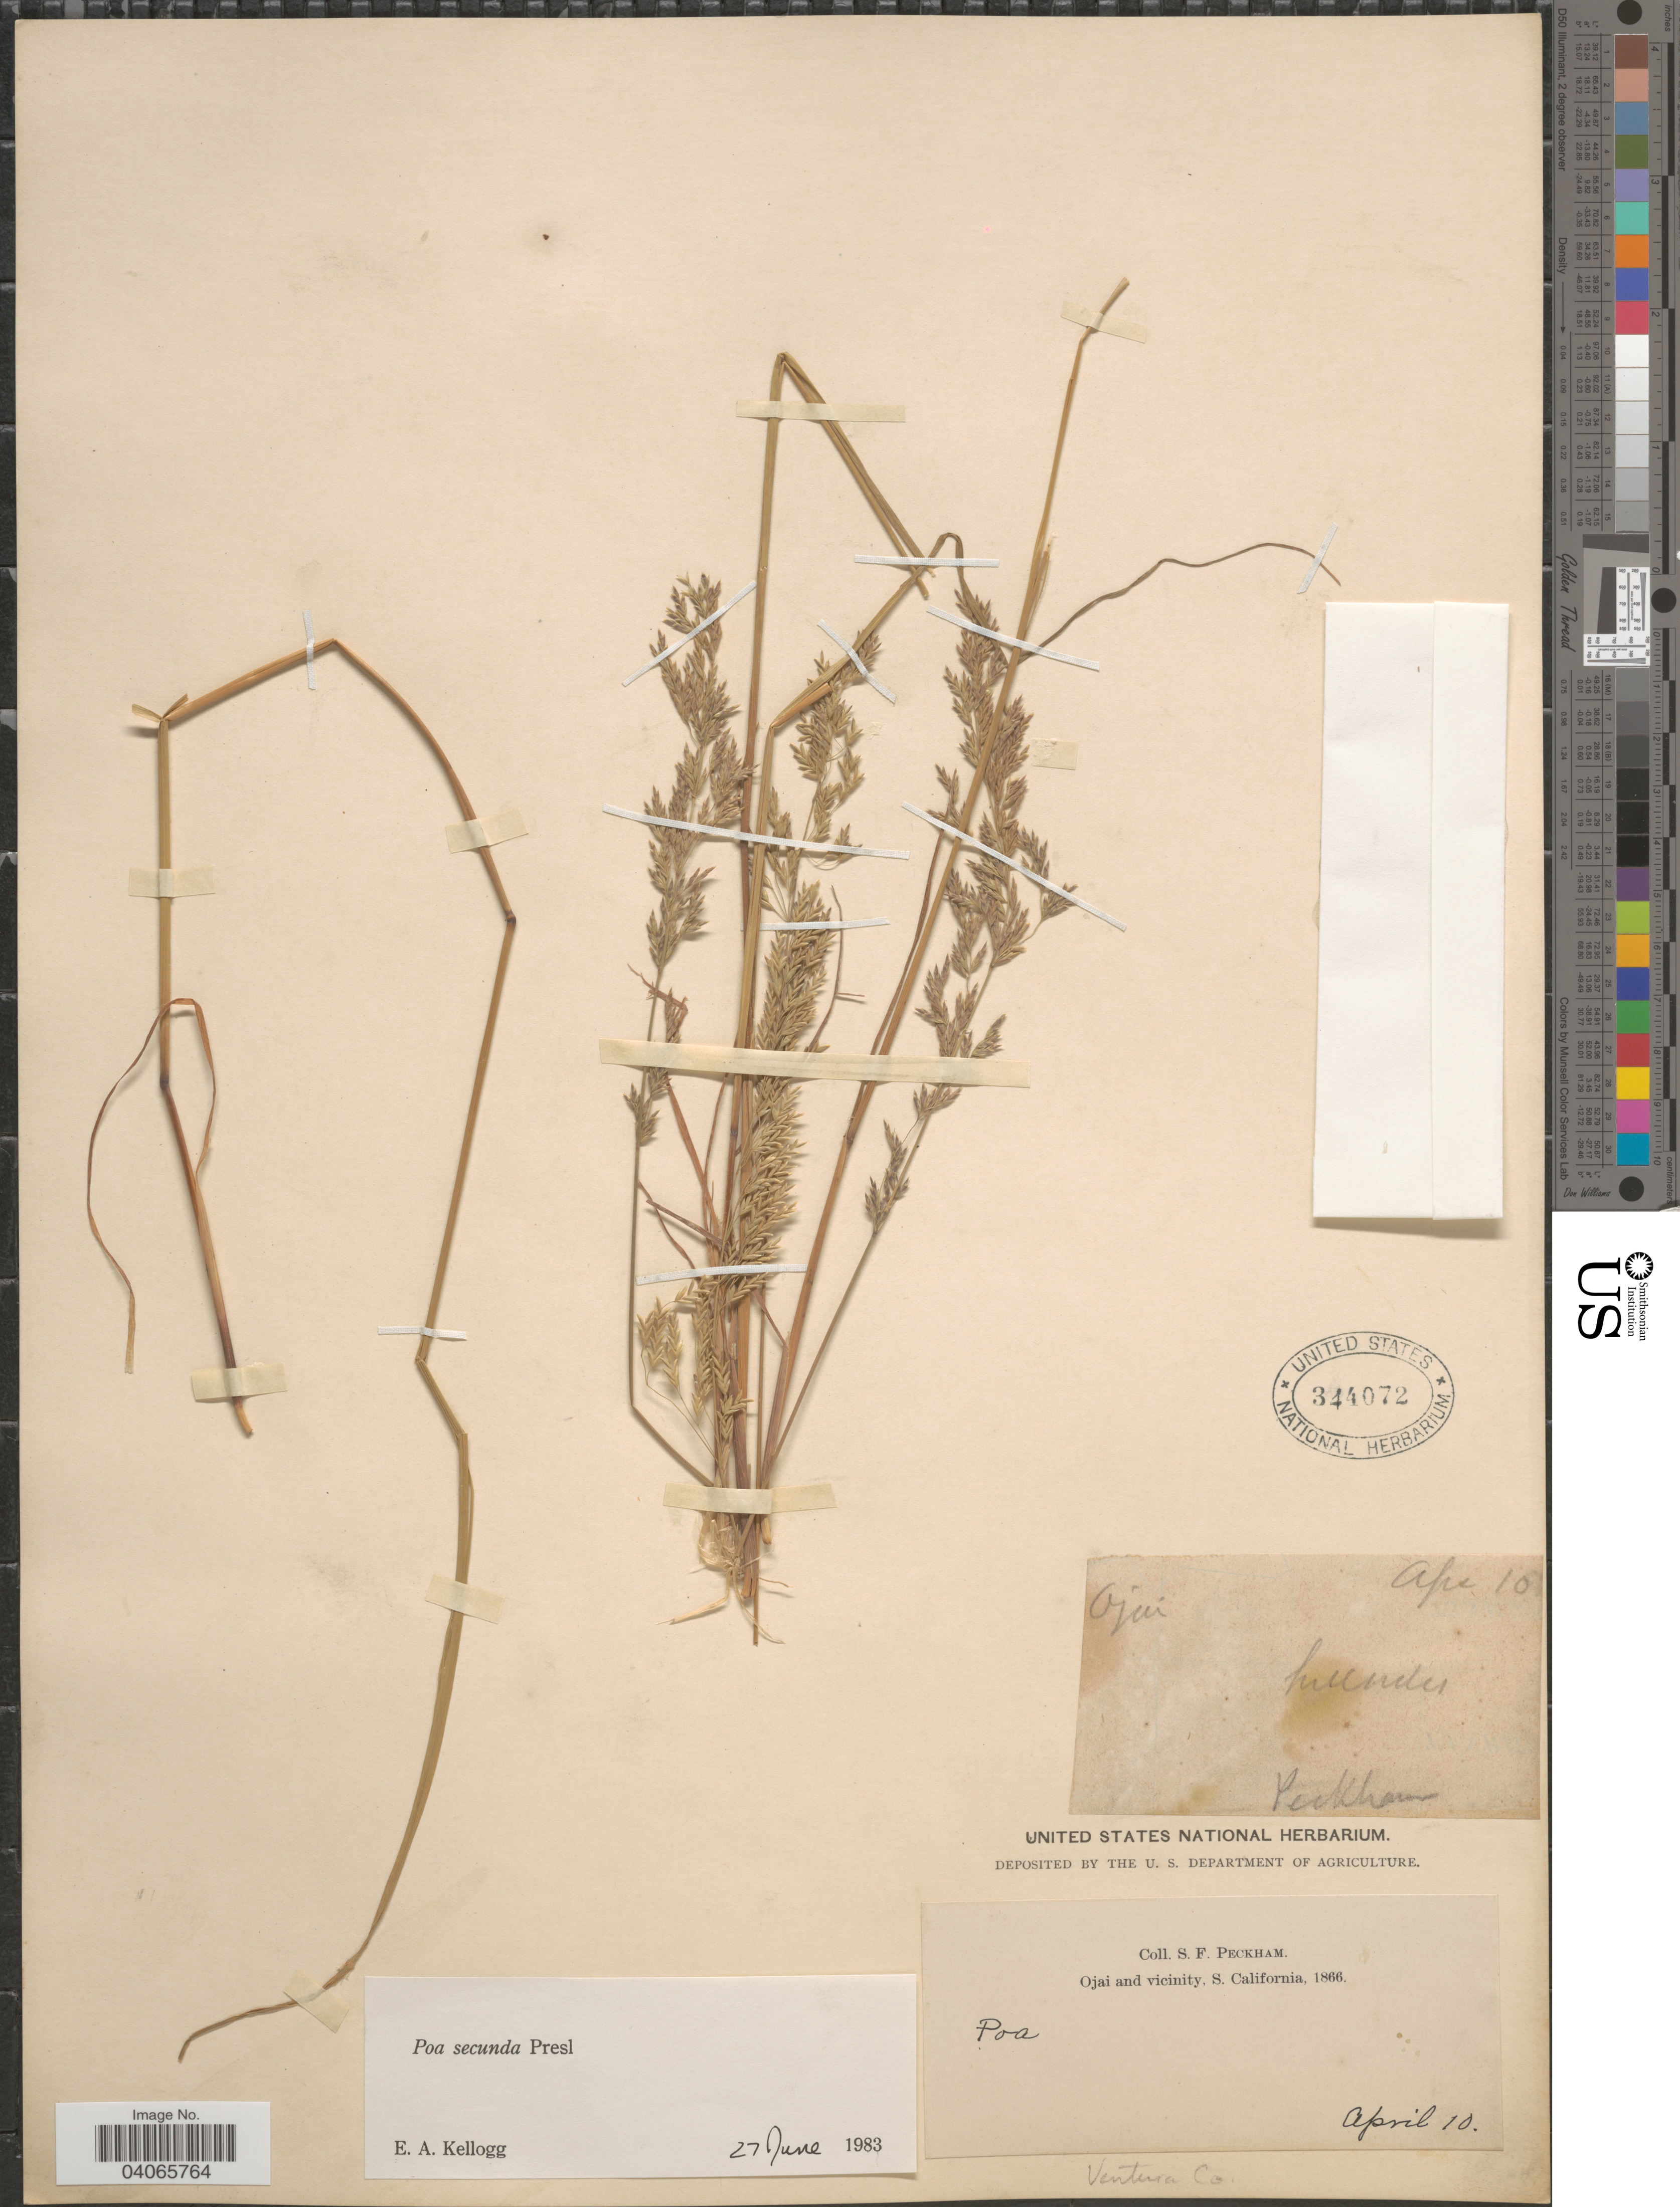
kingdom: Plantae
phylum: Tracheophyta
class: Liliopsida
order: Poales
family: Poaceae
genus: Poa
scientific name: Poa secunda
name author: J. Presl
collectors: S. Peckham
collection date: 1866-04-10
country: United States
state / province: California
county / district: Ventura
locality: Ojai and vicinity, S. California. Ventura Co.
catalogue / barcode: US 344072